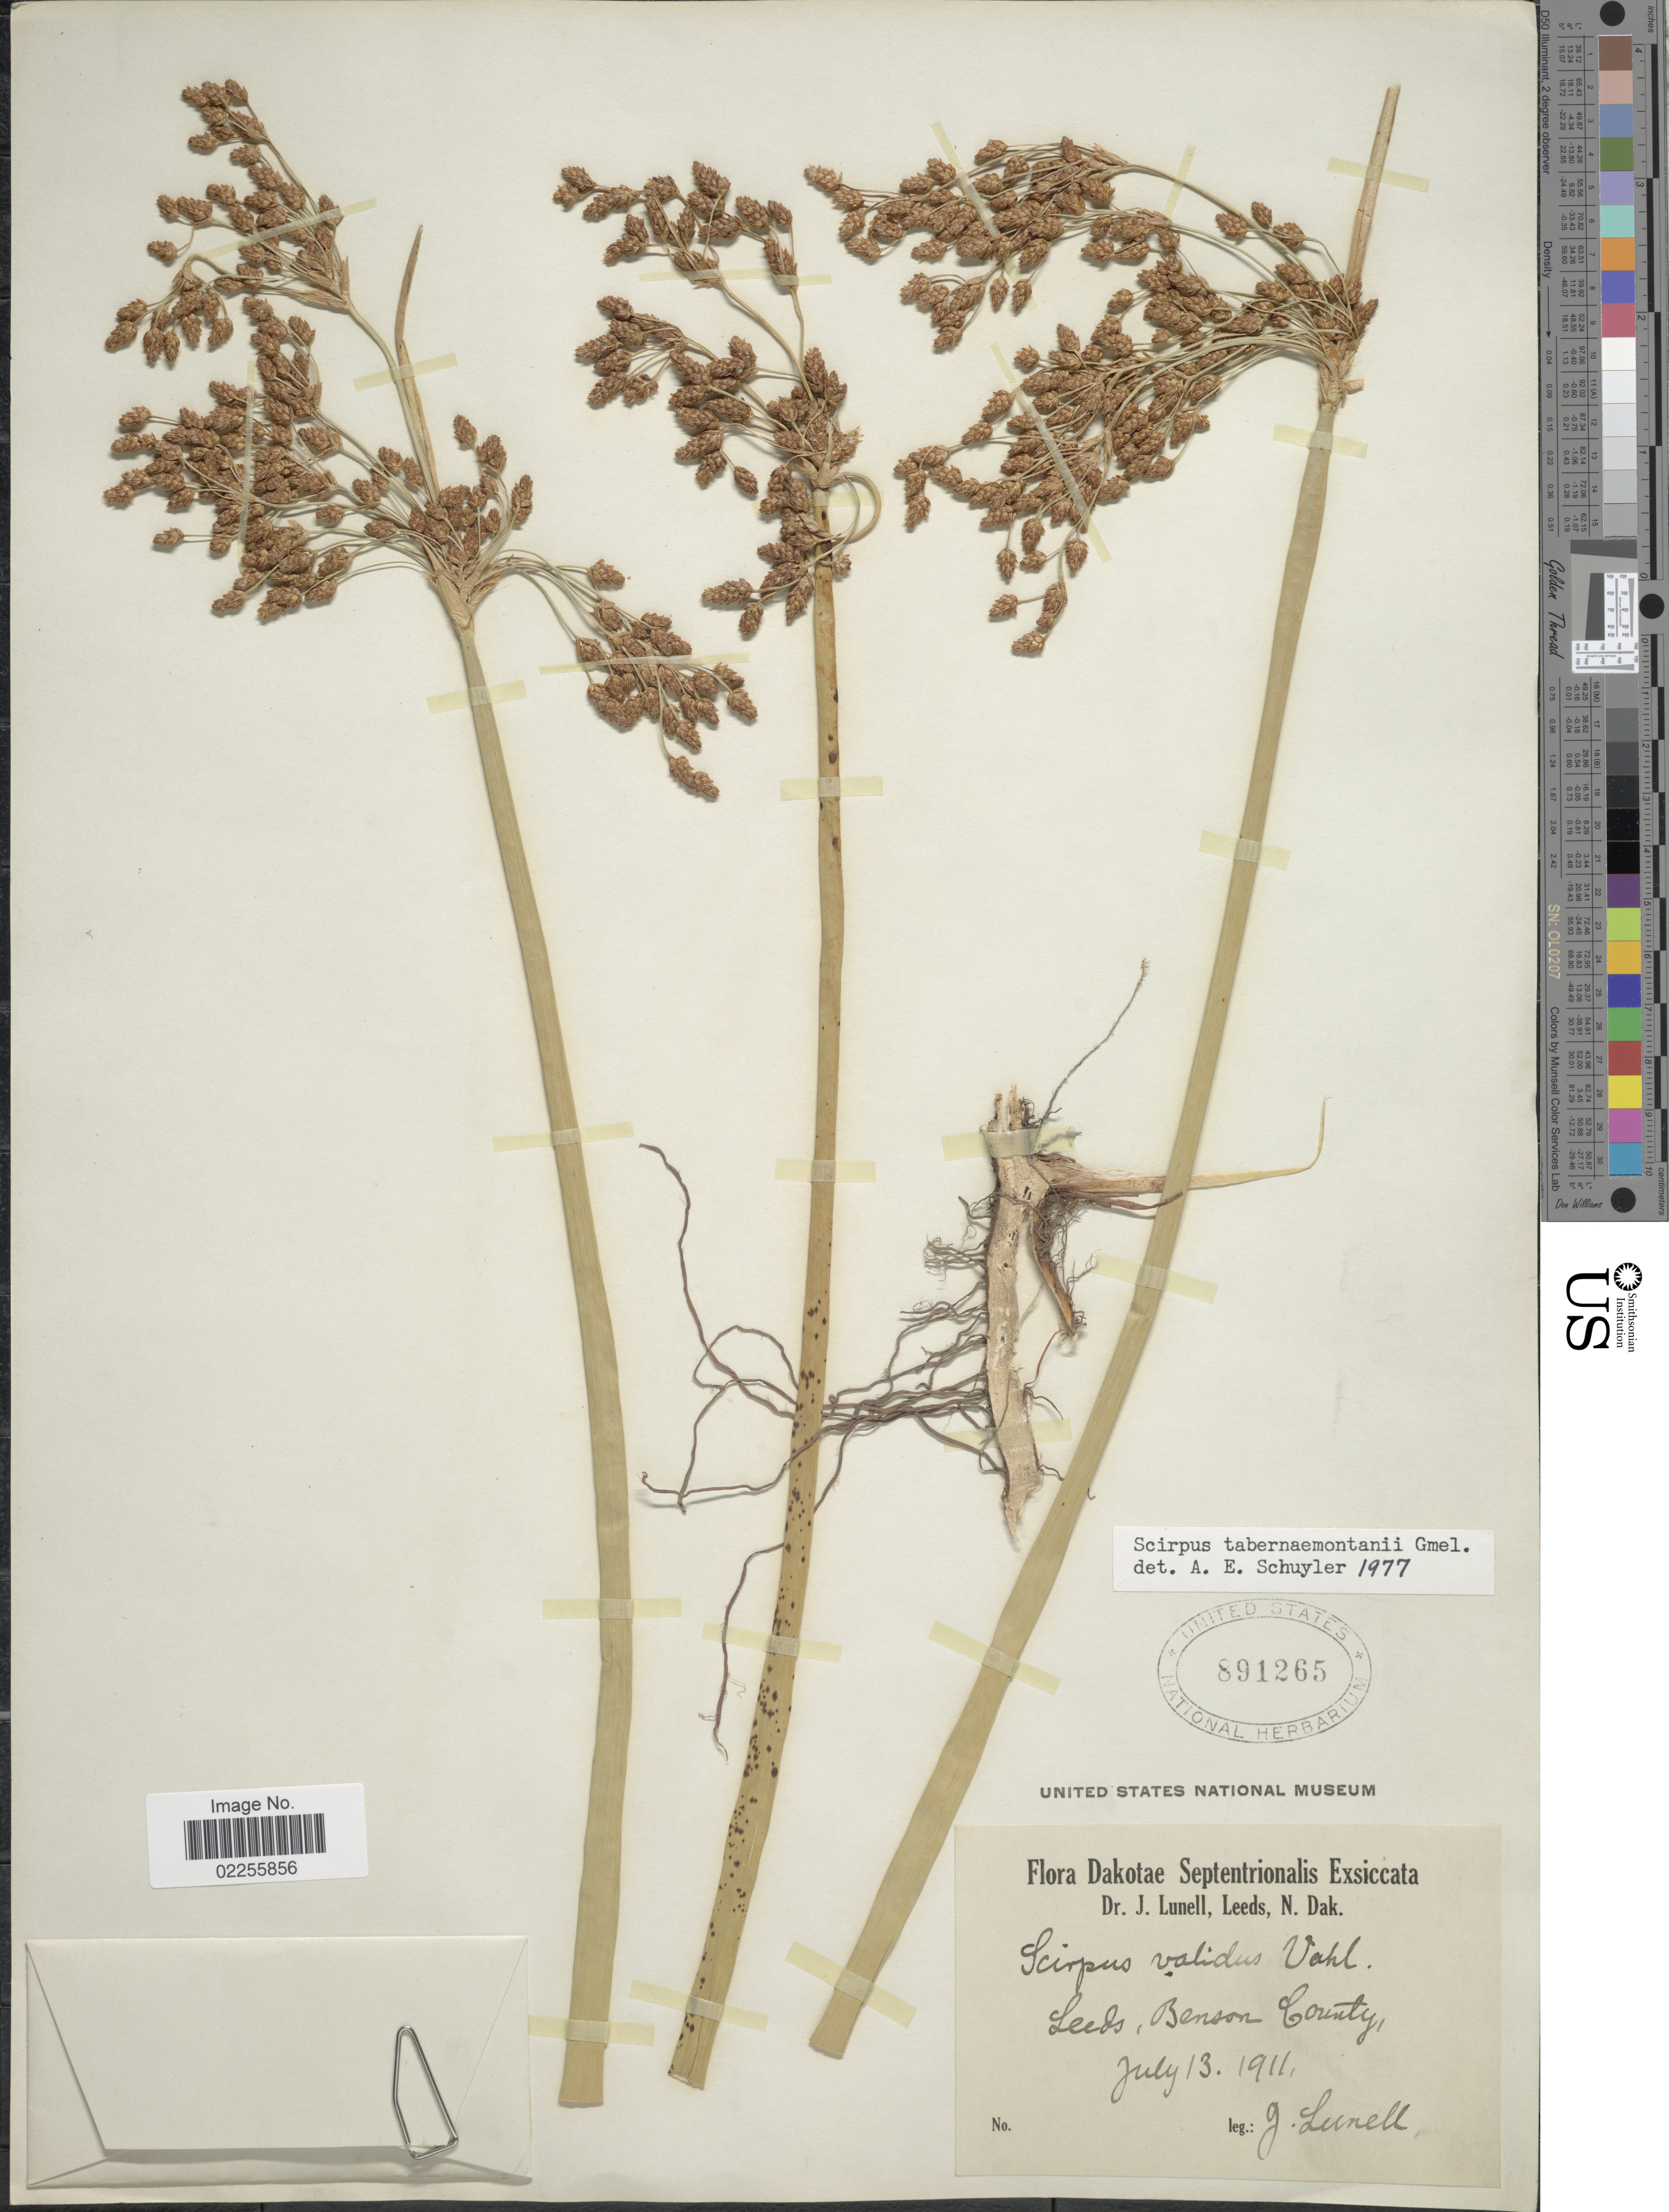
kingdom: Plantae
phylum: Tracheophyta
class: Liliopsida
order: Poales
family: Cyperaceae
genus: Schoenoplectus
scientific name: Schoenoplectus tabernaemontani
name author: (C.C. Gmel.) Palla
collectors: J. Lunell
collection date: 1911-07-13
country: United States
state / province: North Dakota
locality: Leeds, Benson County.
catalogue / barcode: US 891265